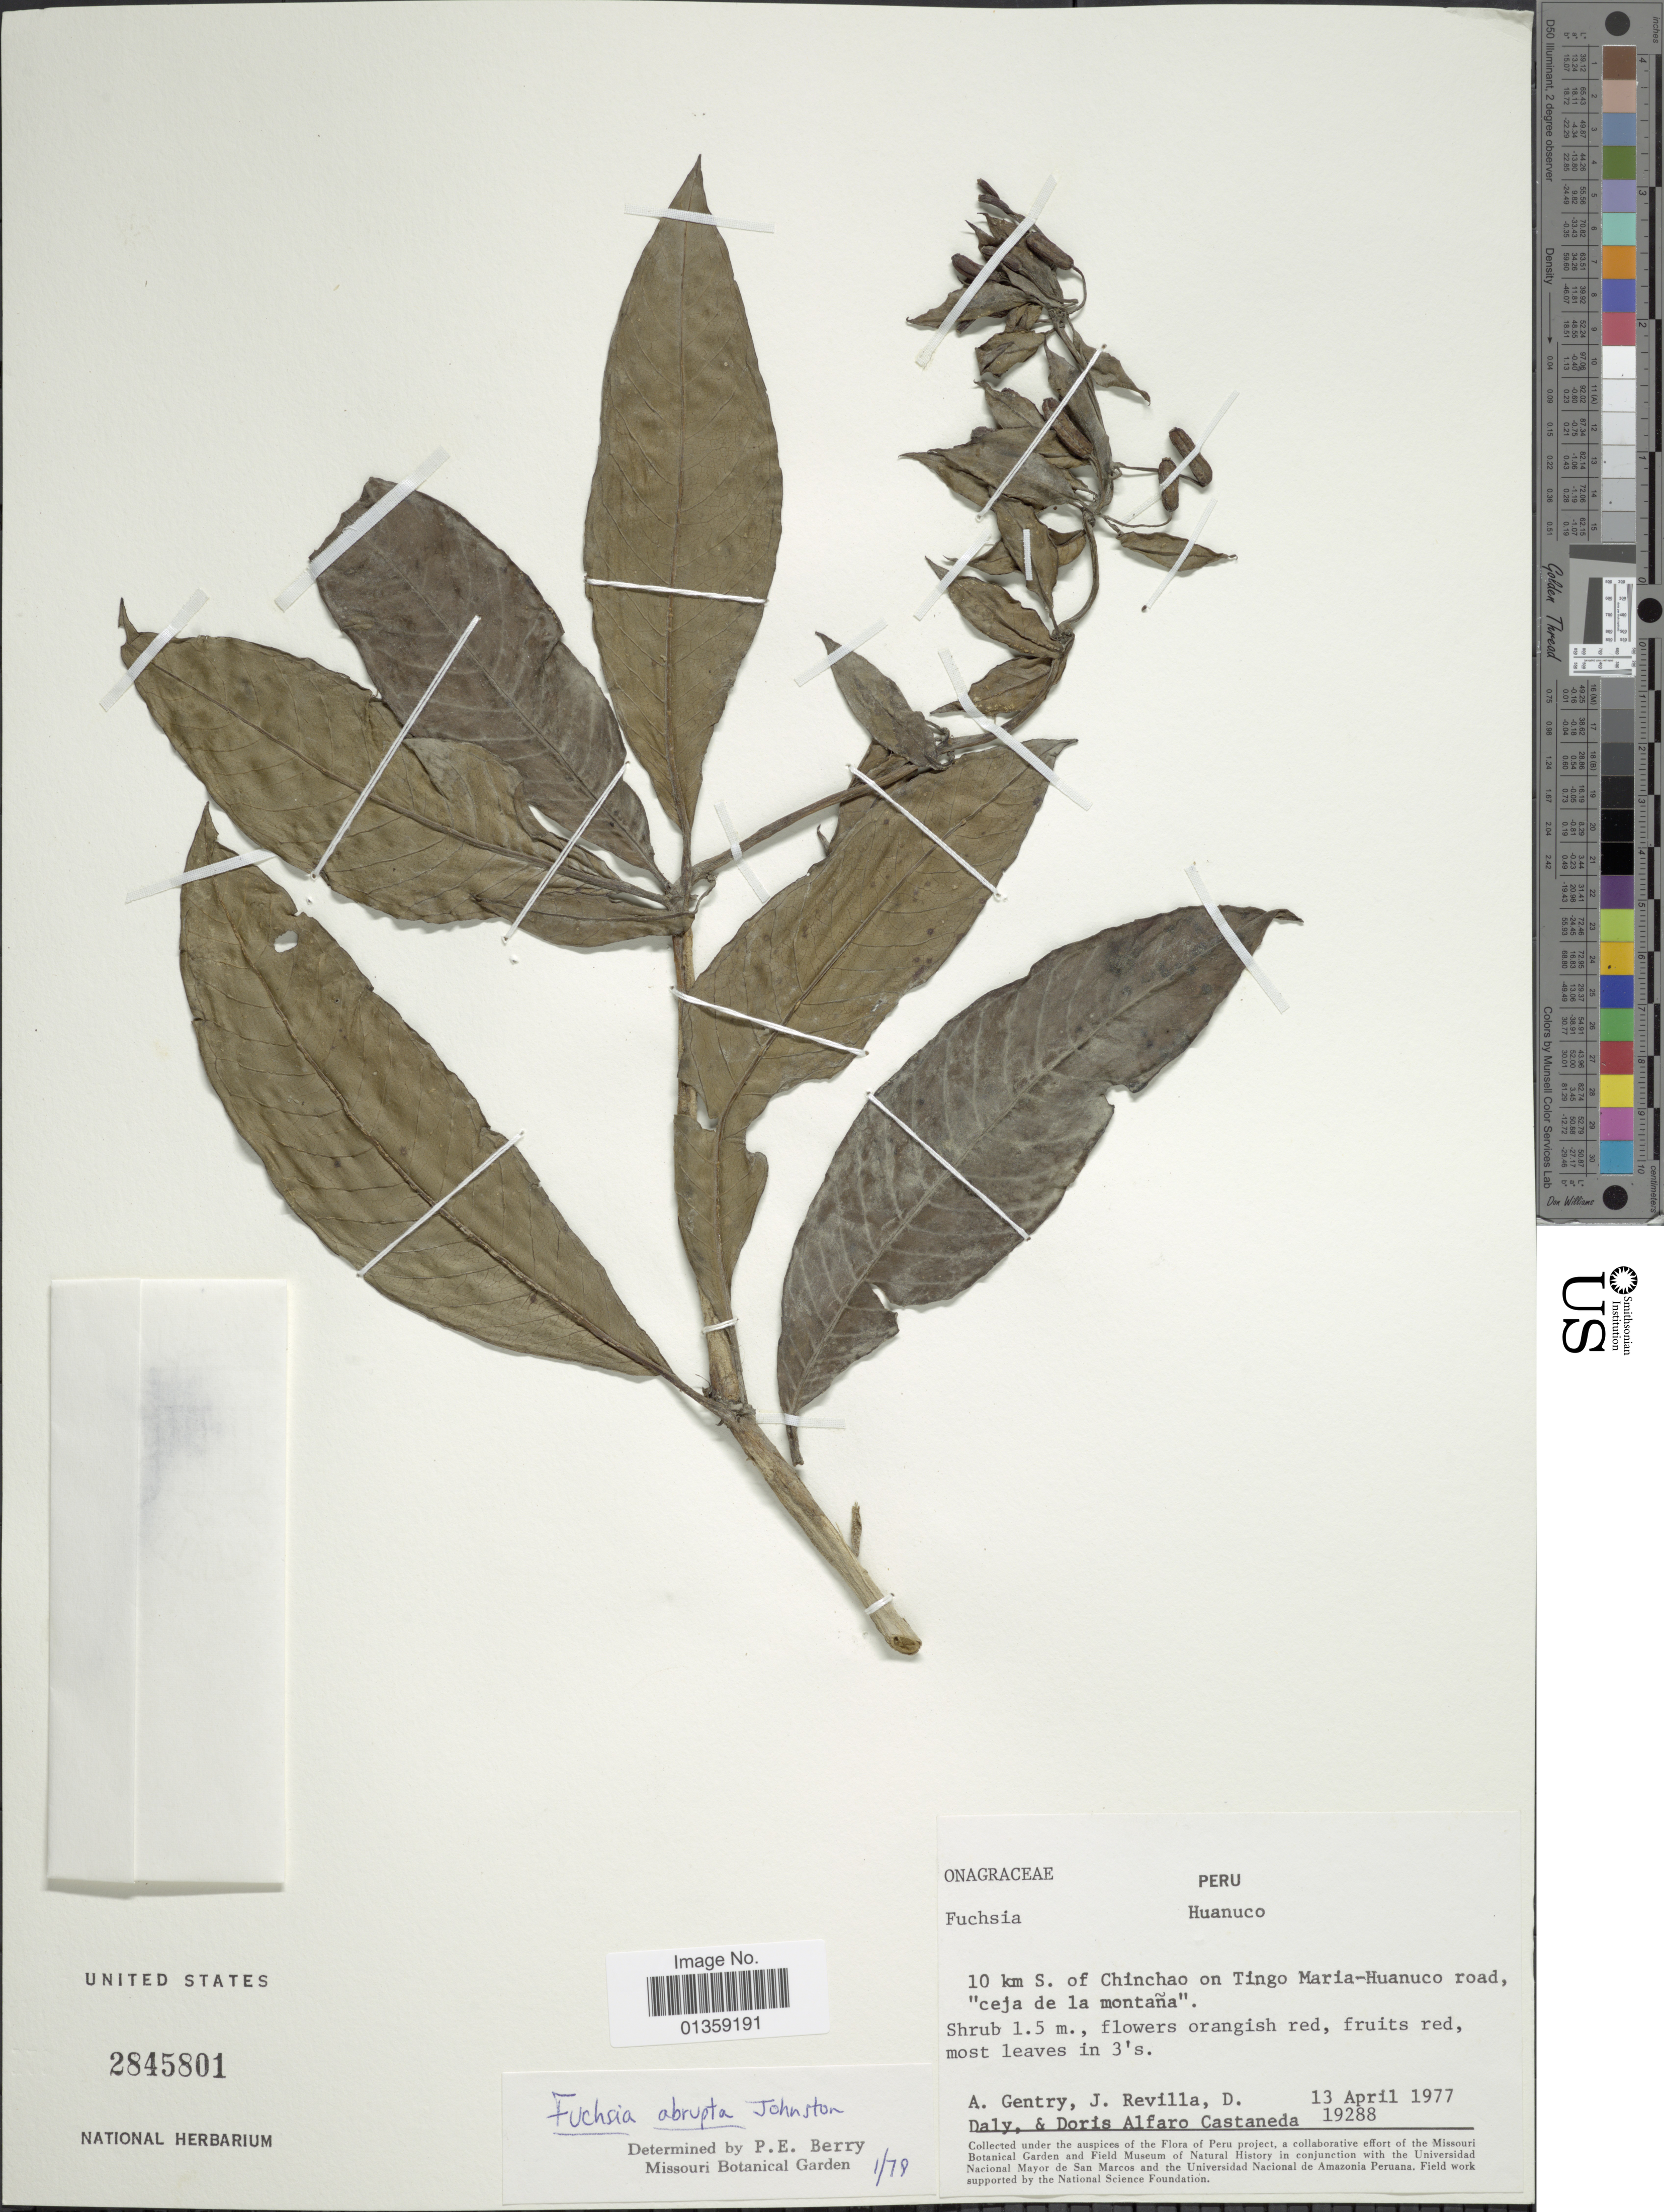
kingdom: Plantae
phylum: Tracheophyta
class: Magnoliopsida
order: Myrtales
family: Onagraceae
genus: Fuchsia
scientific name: Fuchsia abrupta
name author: I.M. Johnst.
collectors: A. H. Gentry, J. Revilla, D. C. Daly & D. Alfaro Castaneda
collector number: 19288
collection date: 1977-04-13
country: Peru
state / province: Huánuco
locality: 10 km S. of Chinchao on Tingo Maria-Huanuco road, "ceja de la montaña"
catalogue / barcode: US 2845801